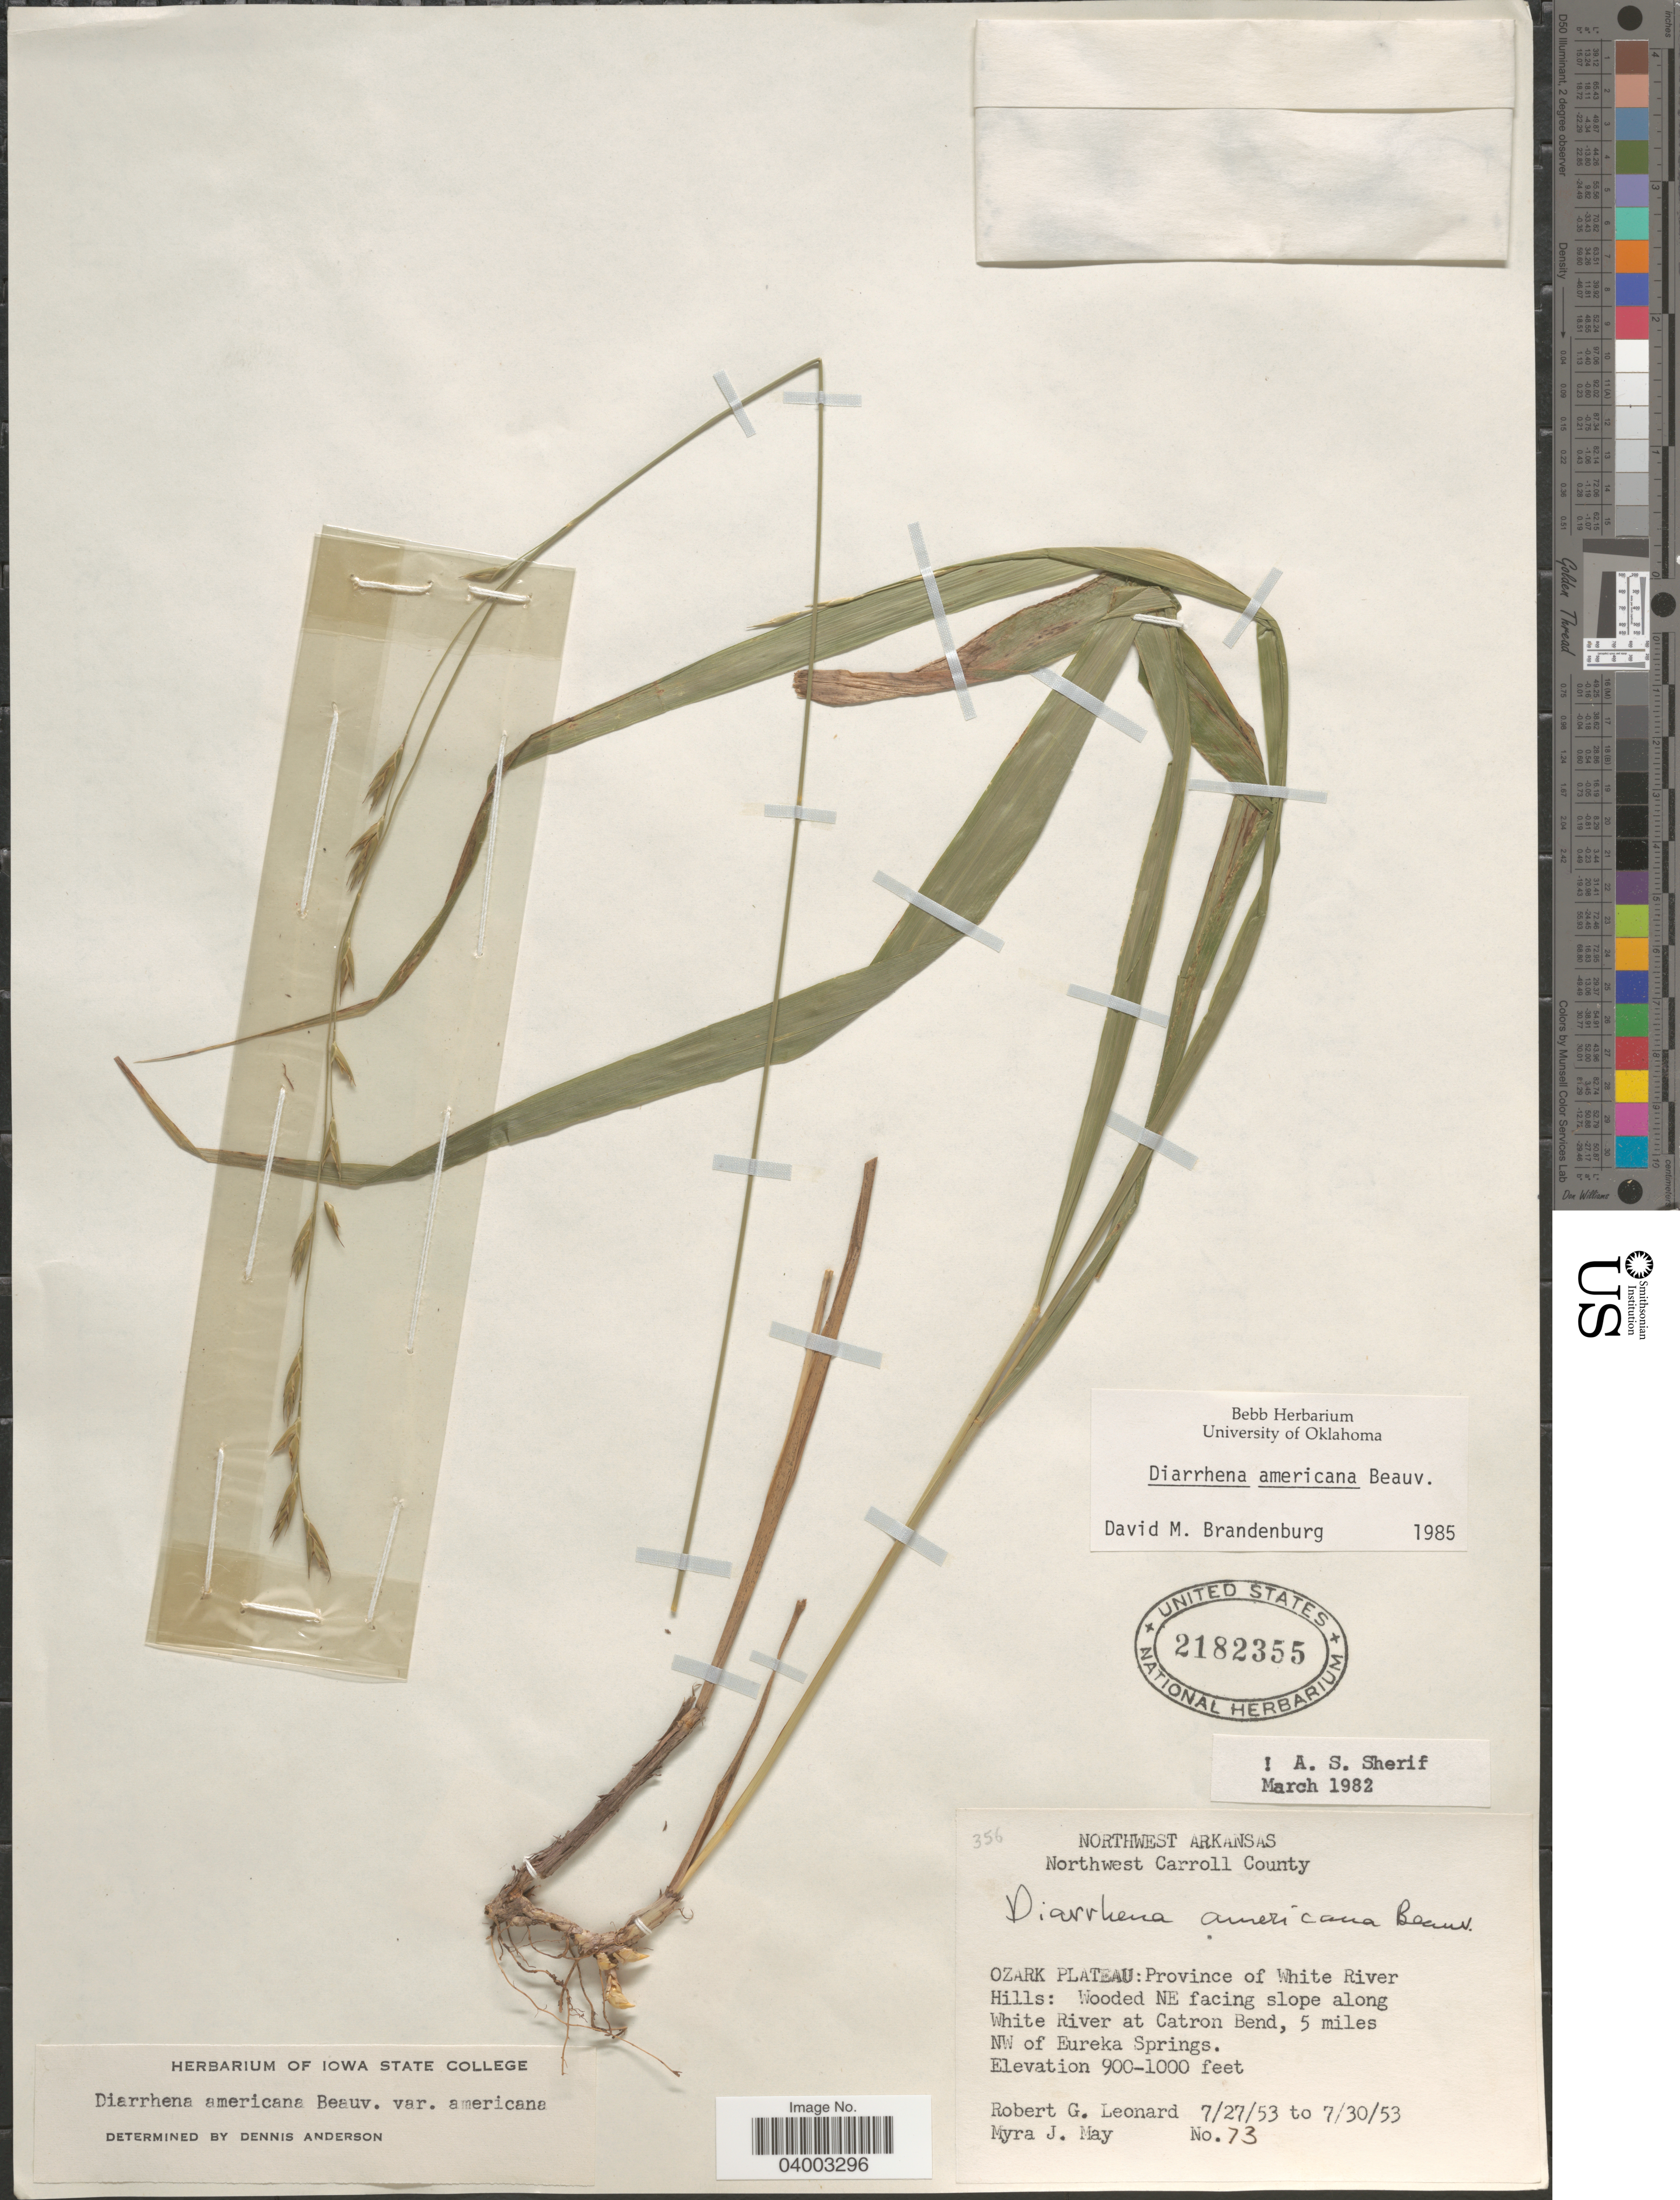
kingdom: Plantae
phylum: Tracheophyta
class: Liliopsida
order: Poales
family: Poaceae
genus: Diarrhena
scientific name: Diarrhena americana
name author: P. Beauv.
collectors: R. Leonard & M. May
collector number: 73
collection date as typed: Transcribed d/m/y: 27/7/53 to 30/7/53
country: United States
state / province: Arkansas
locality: Northwest Arkansas. Northwest Carroll County. Ozark Plateau: Province of White River Hills: Wooded NE facing slope along White River at Catron Bend, 5 miles NW of Eureka Springs.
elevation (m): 274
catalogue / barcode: US 2182355